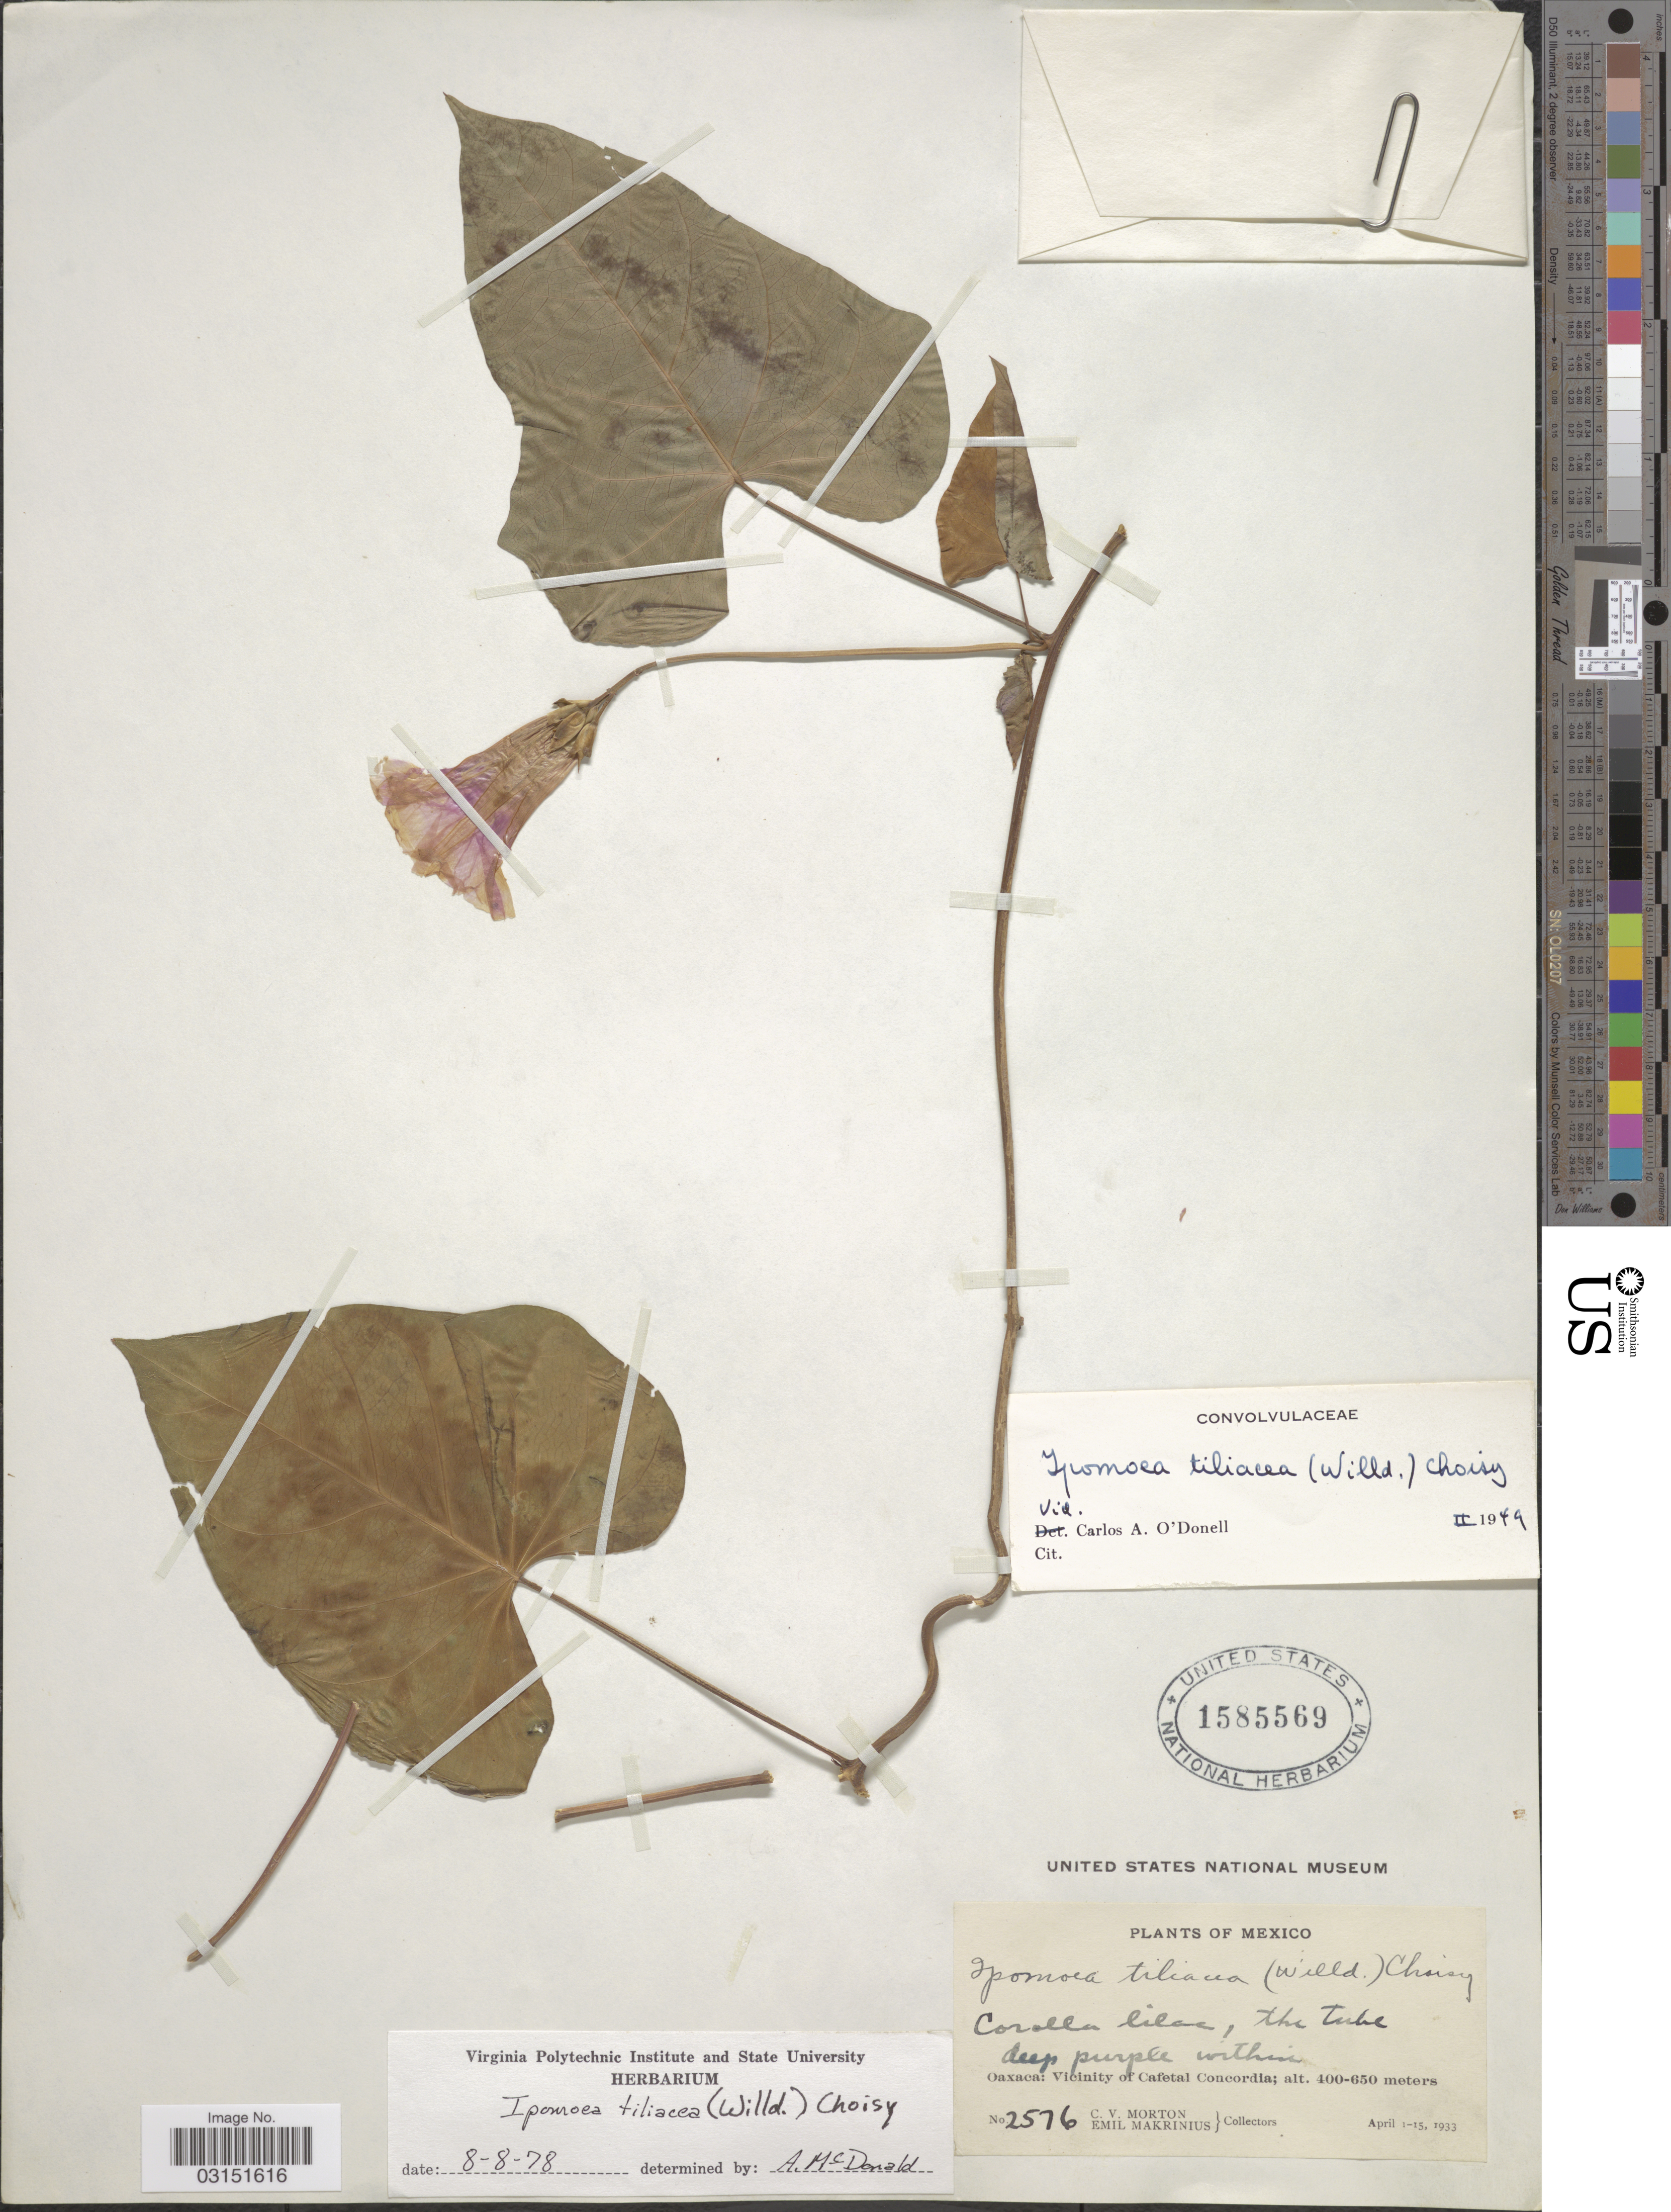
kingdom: Plantae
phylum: Tracheophyta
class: Magnoliopsida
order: Solanales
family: Convolvulaceae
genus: Ipomoea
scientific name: Ipomoea tiliacea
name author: (Willd.) Choisy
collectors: C. V. Morton & E. Makrinius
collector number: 2576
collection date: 1933-04-01/1933-04-15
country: Mexico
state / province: Oaxaca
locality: Vicinity of Cafetal Concordia.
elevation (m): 400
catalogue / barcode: US 1585569